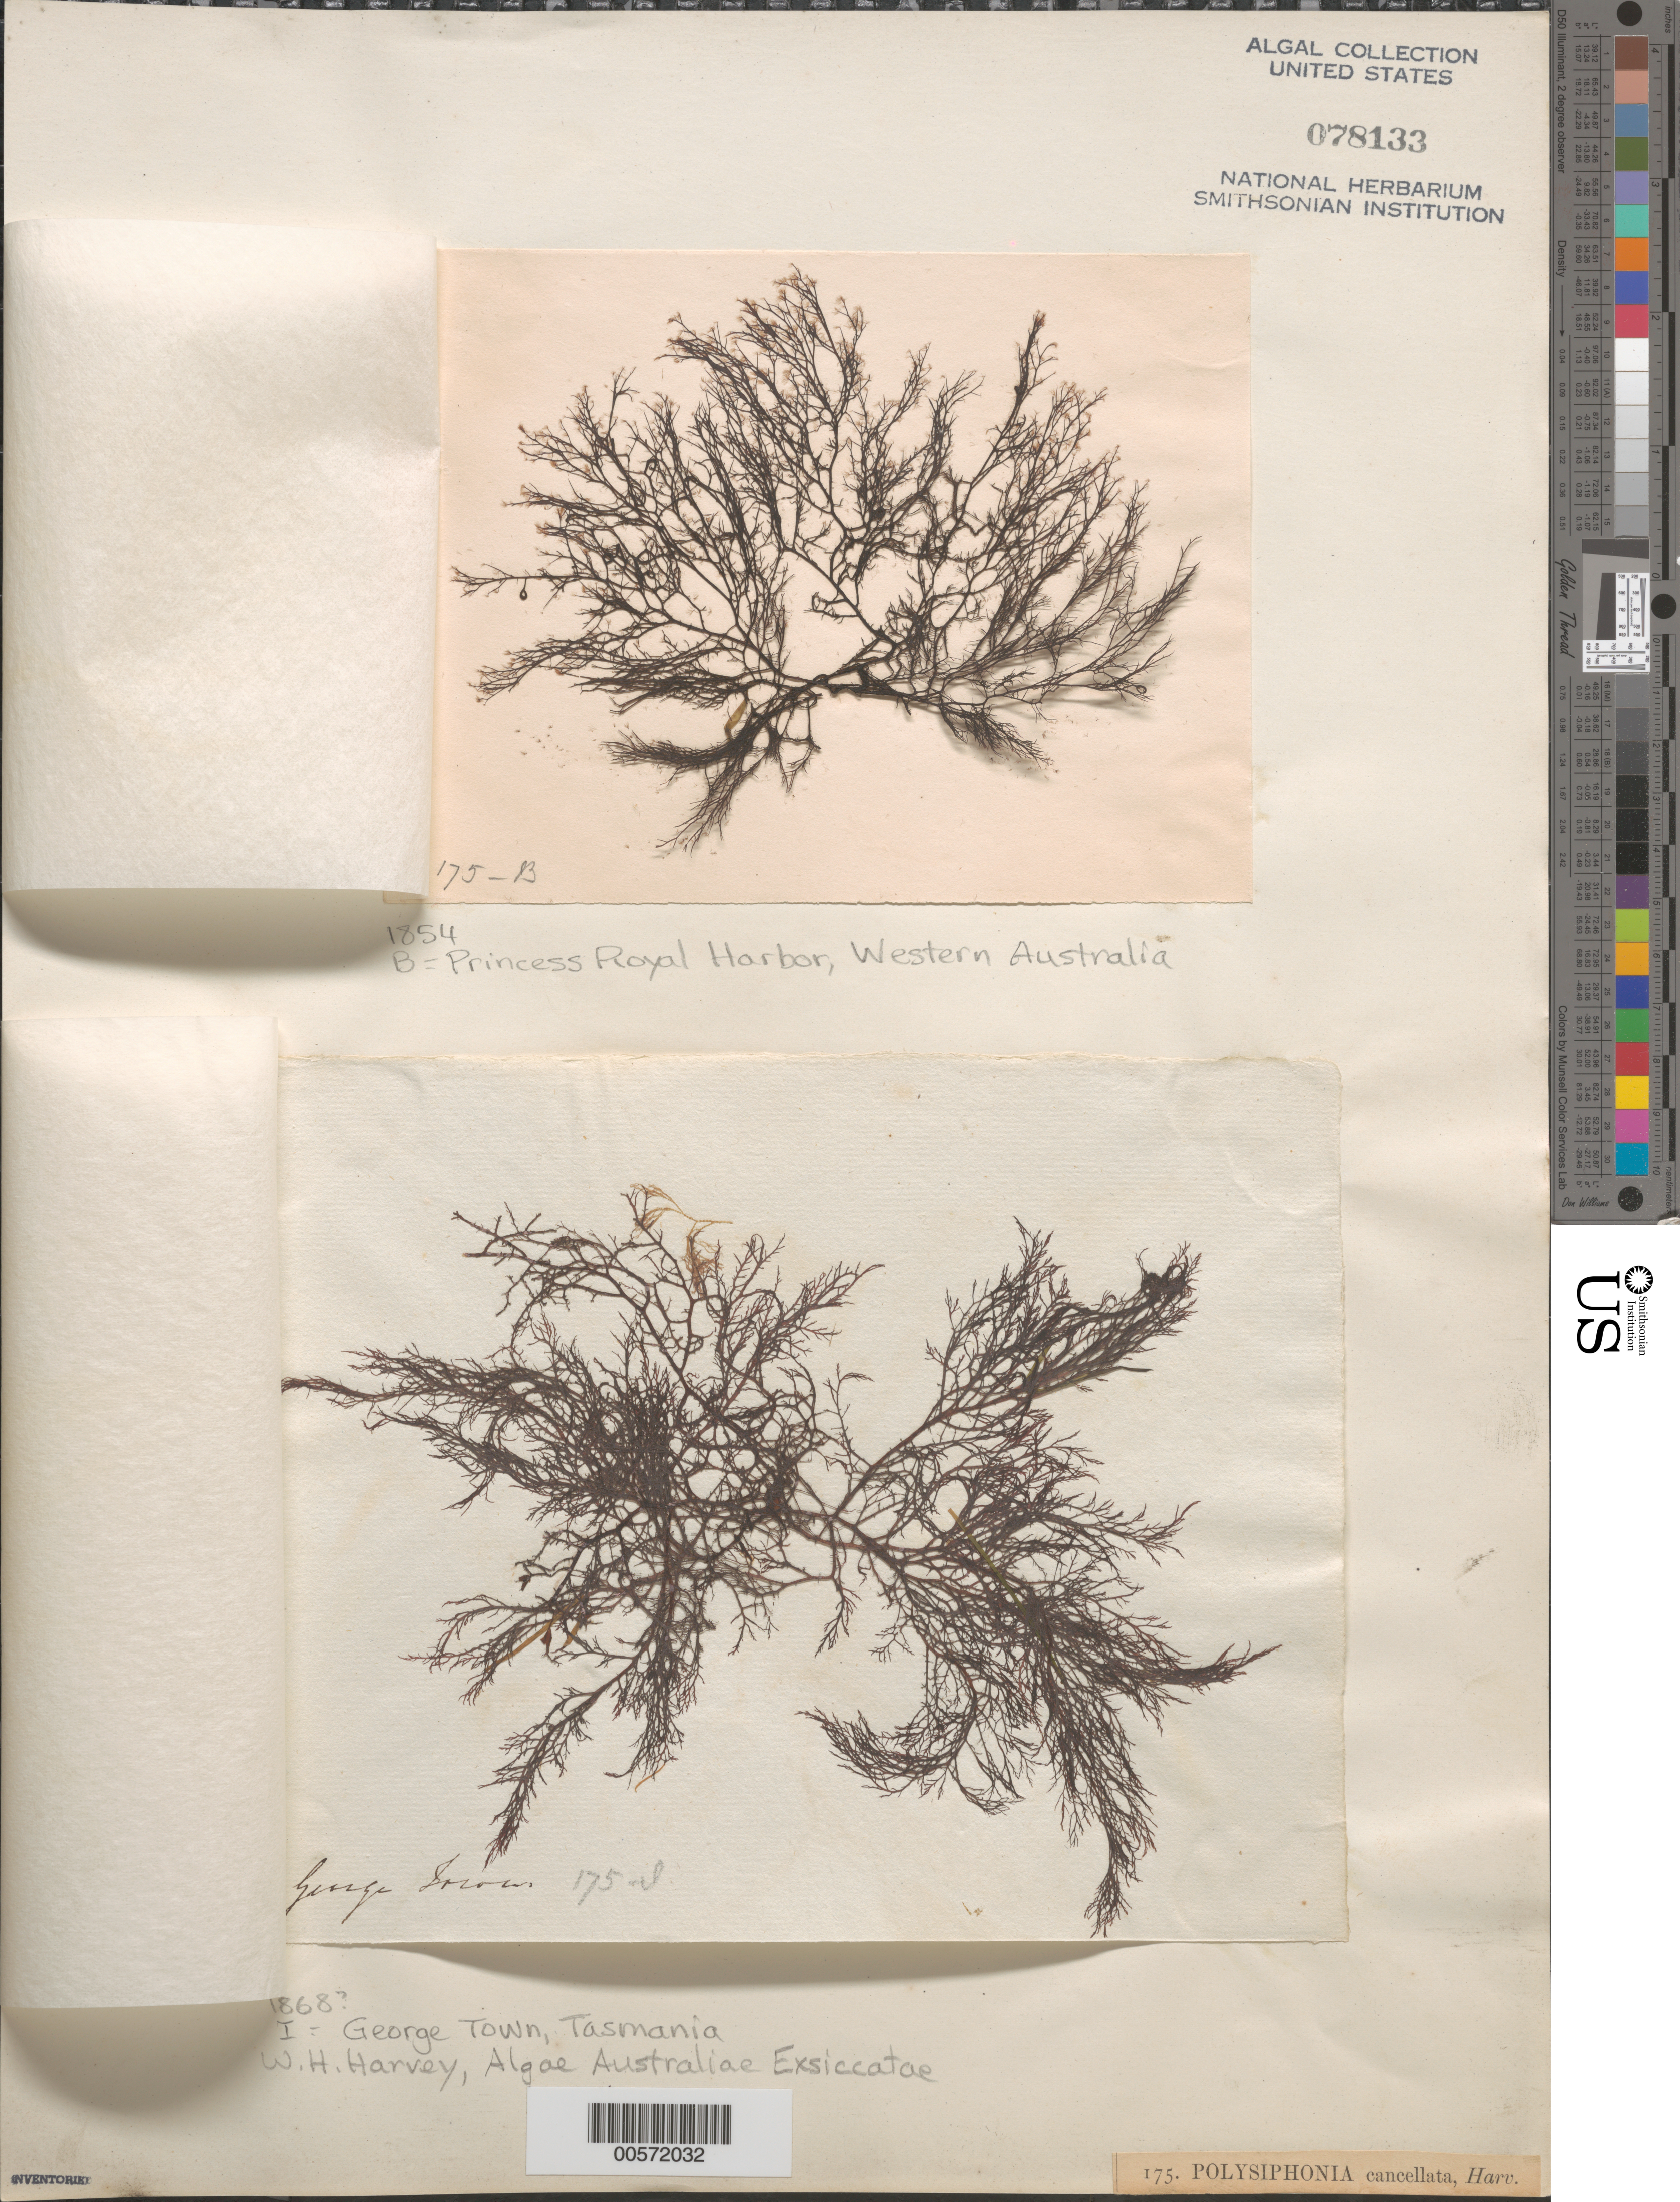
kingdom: Plantae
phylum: Rhodophyta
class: Florideophyceae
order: Ceramiales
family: Rhodomelaceae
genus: Polysiphonia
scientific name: Polysiphonia cancellata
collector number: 175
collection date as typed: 1868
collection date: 1868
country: Australia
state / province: Tasmania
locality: George Town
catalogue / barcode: US 78133